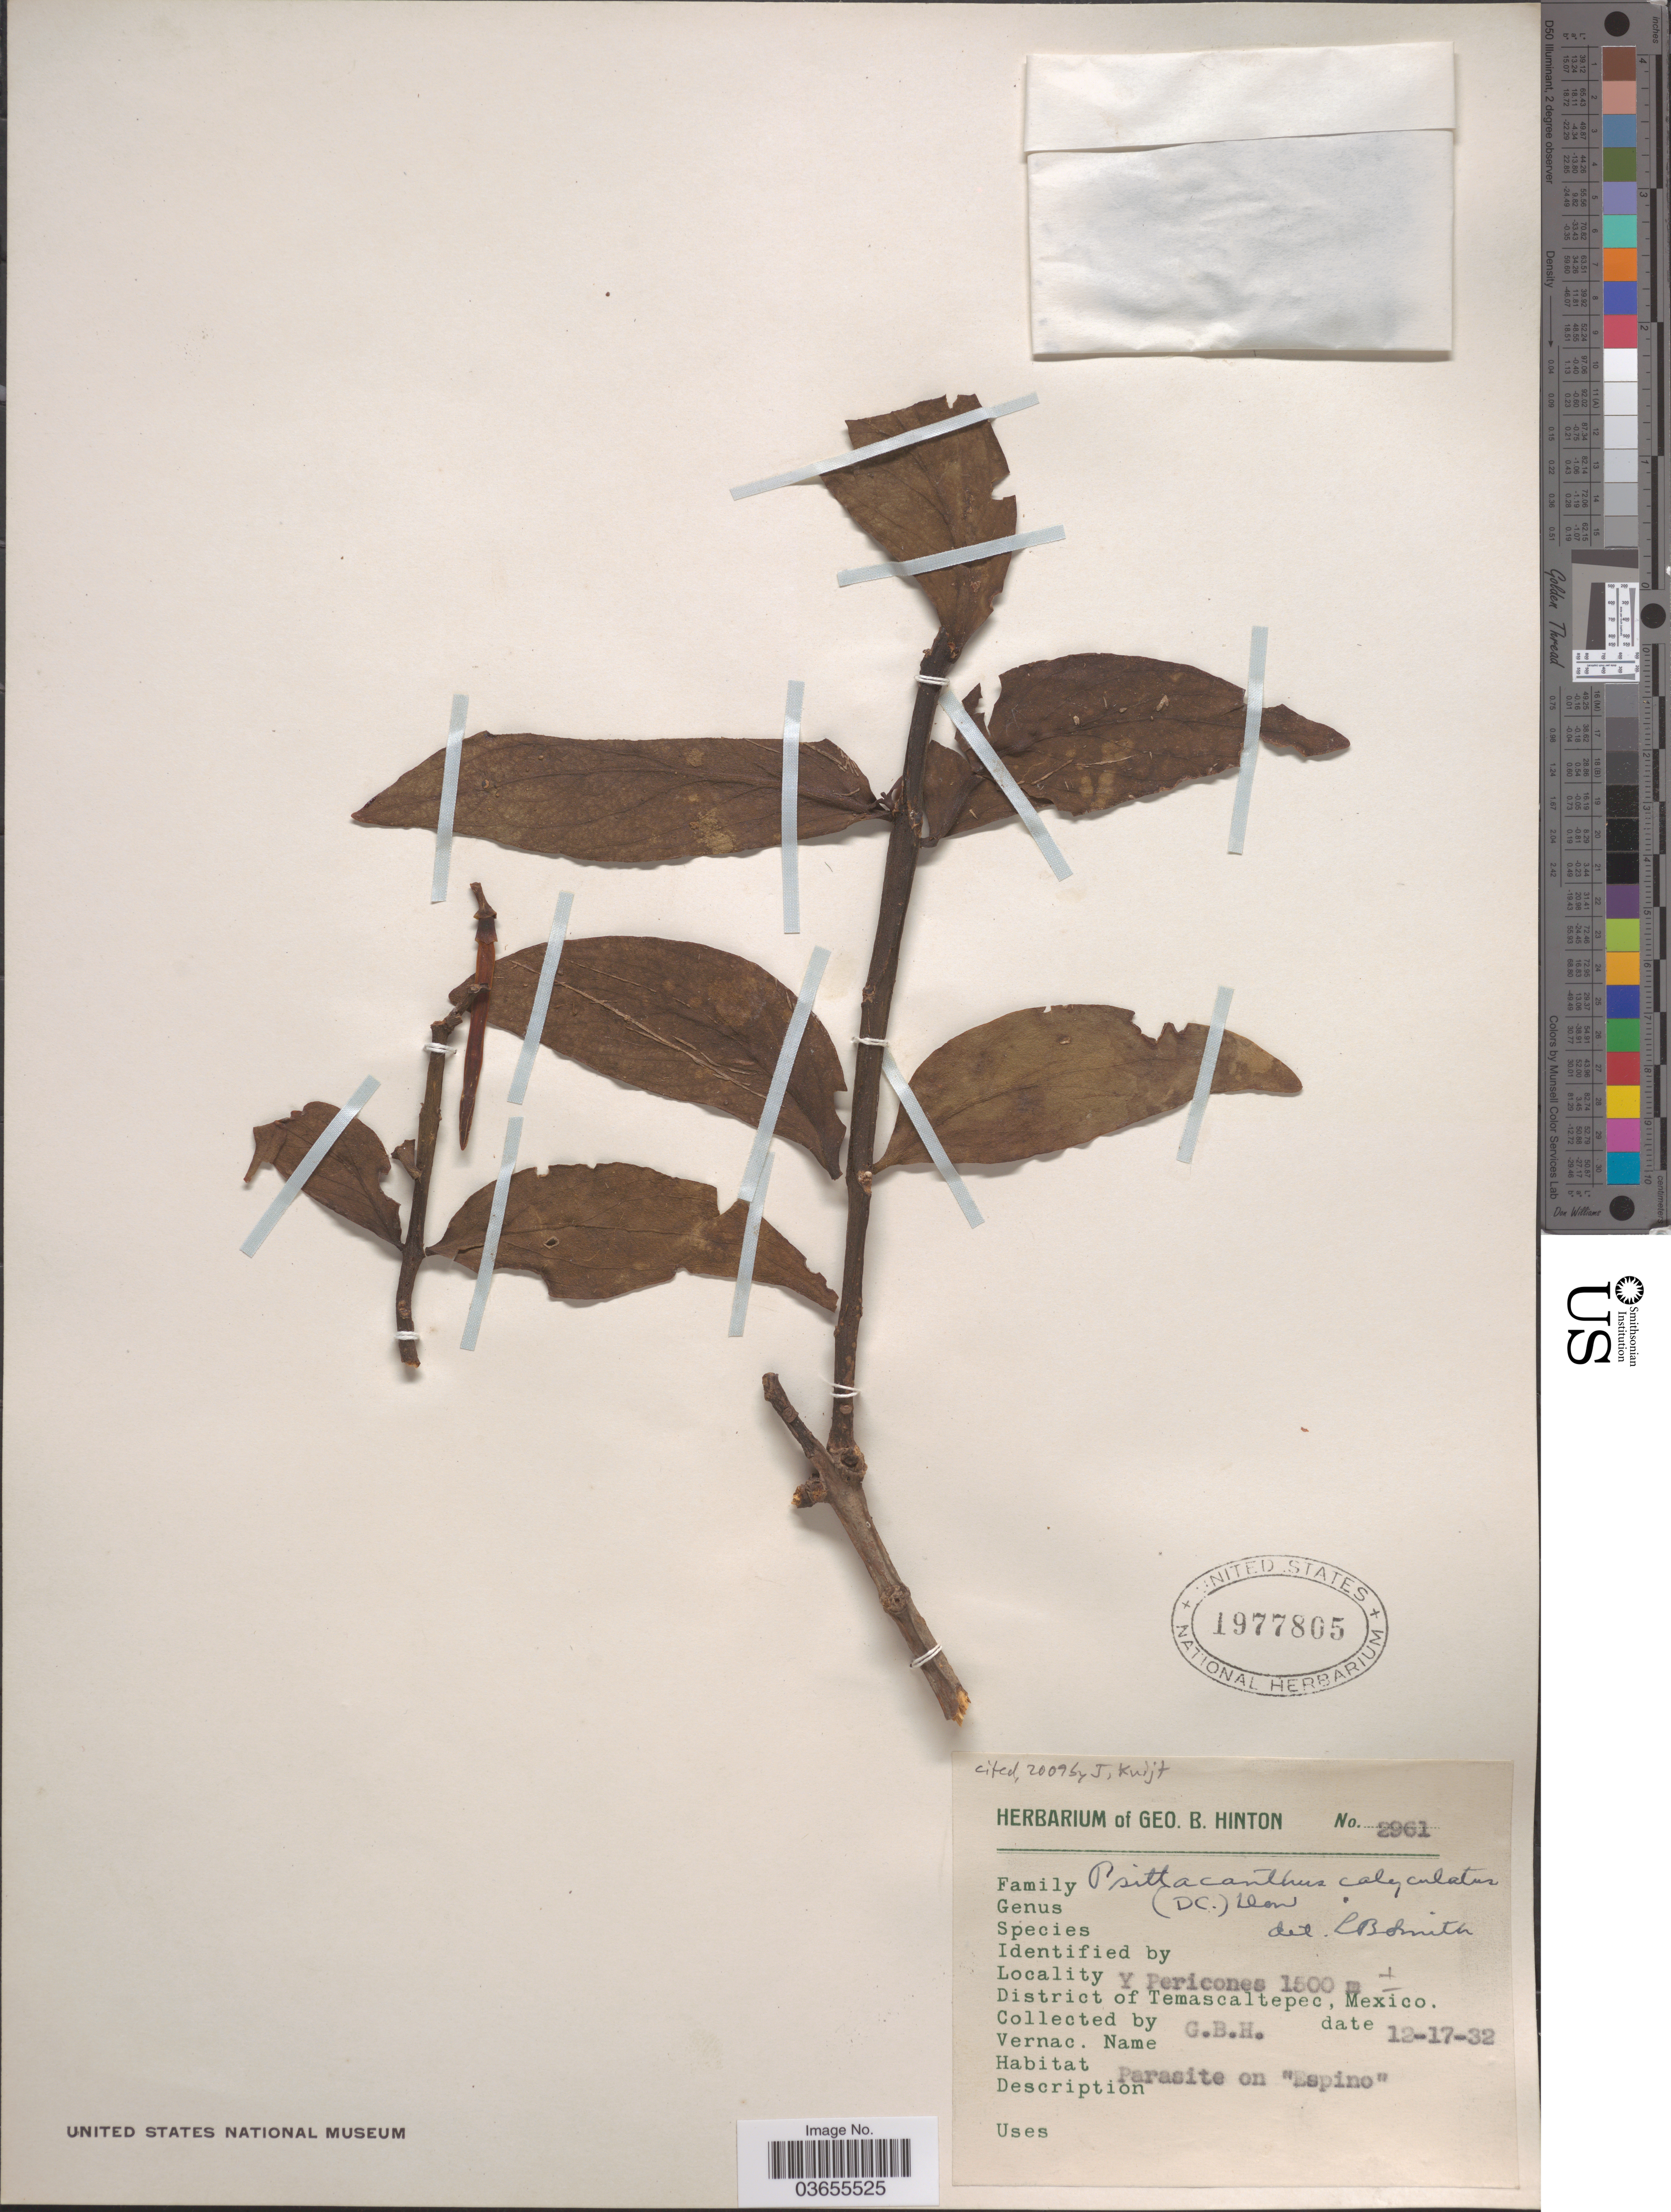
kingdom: Plantae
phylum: Tracheophyta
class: Magnoliopsida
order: Santalales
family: Loranthaceae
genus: Psittacanthus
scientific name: Psittacanthus calyculatus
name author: (DC.) G. Don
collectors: G. B. Hinton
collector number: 2961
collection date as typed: Transcribed d/m/y: 17/12/32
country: Mexico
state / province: México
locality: Y Pericones. District of Temascaltepec.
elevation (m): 1500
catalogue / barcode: US 1977805